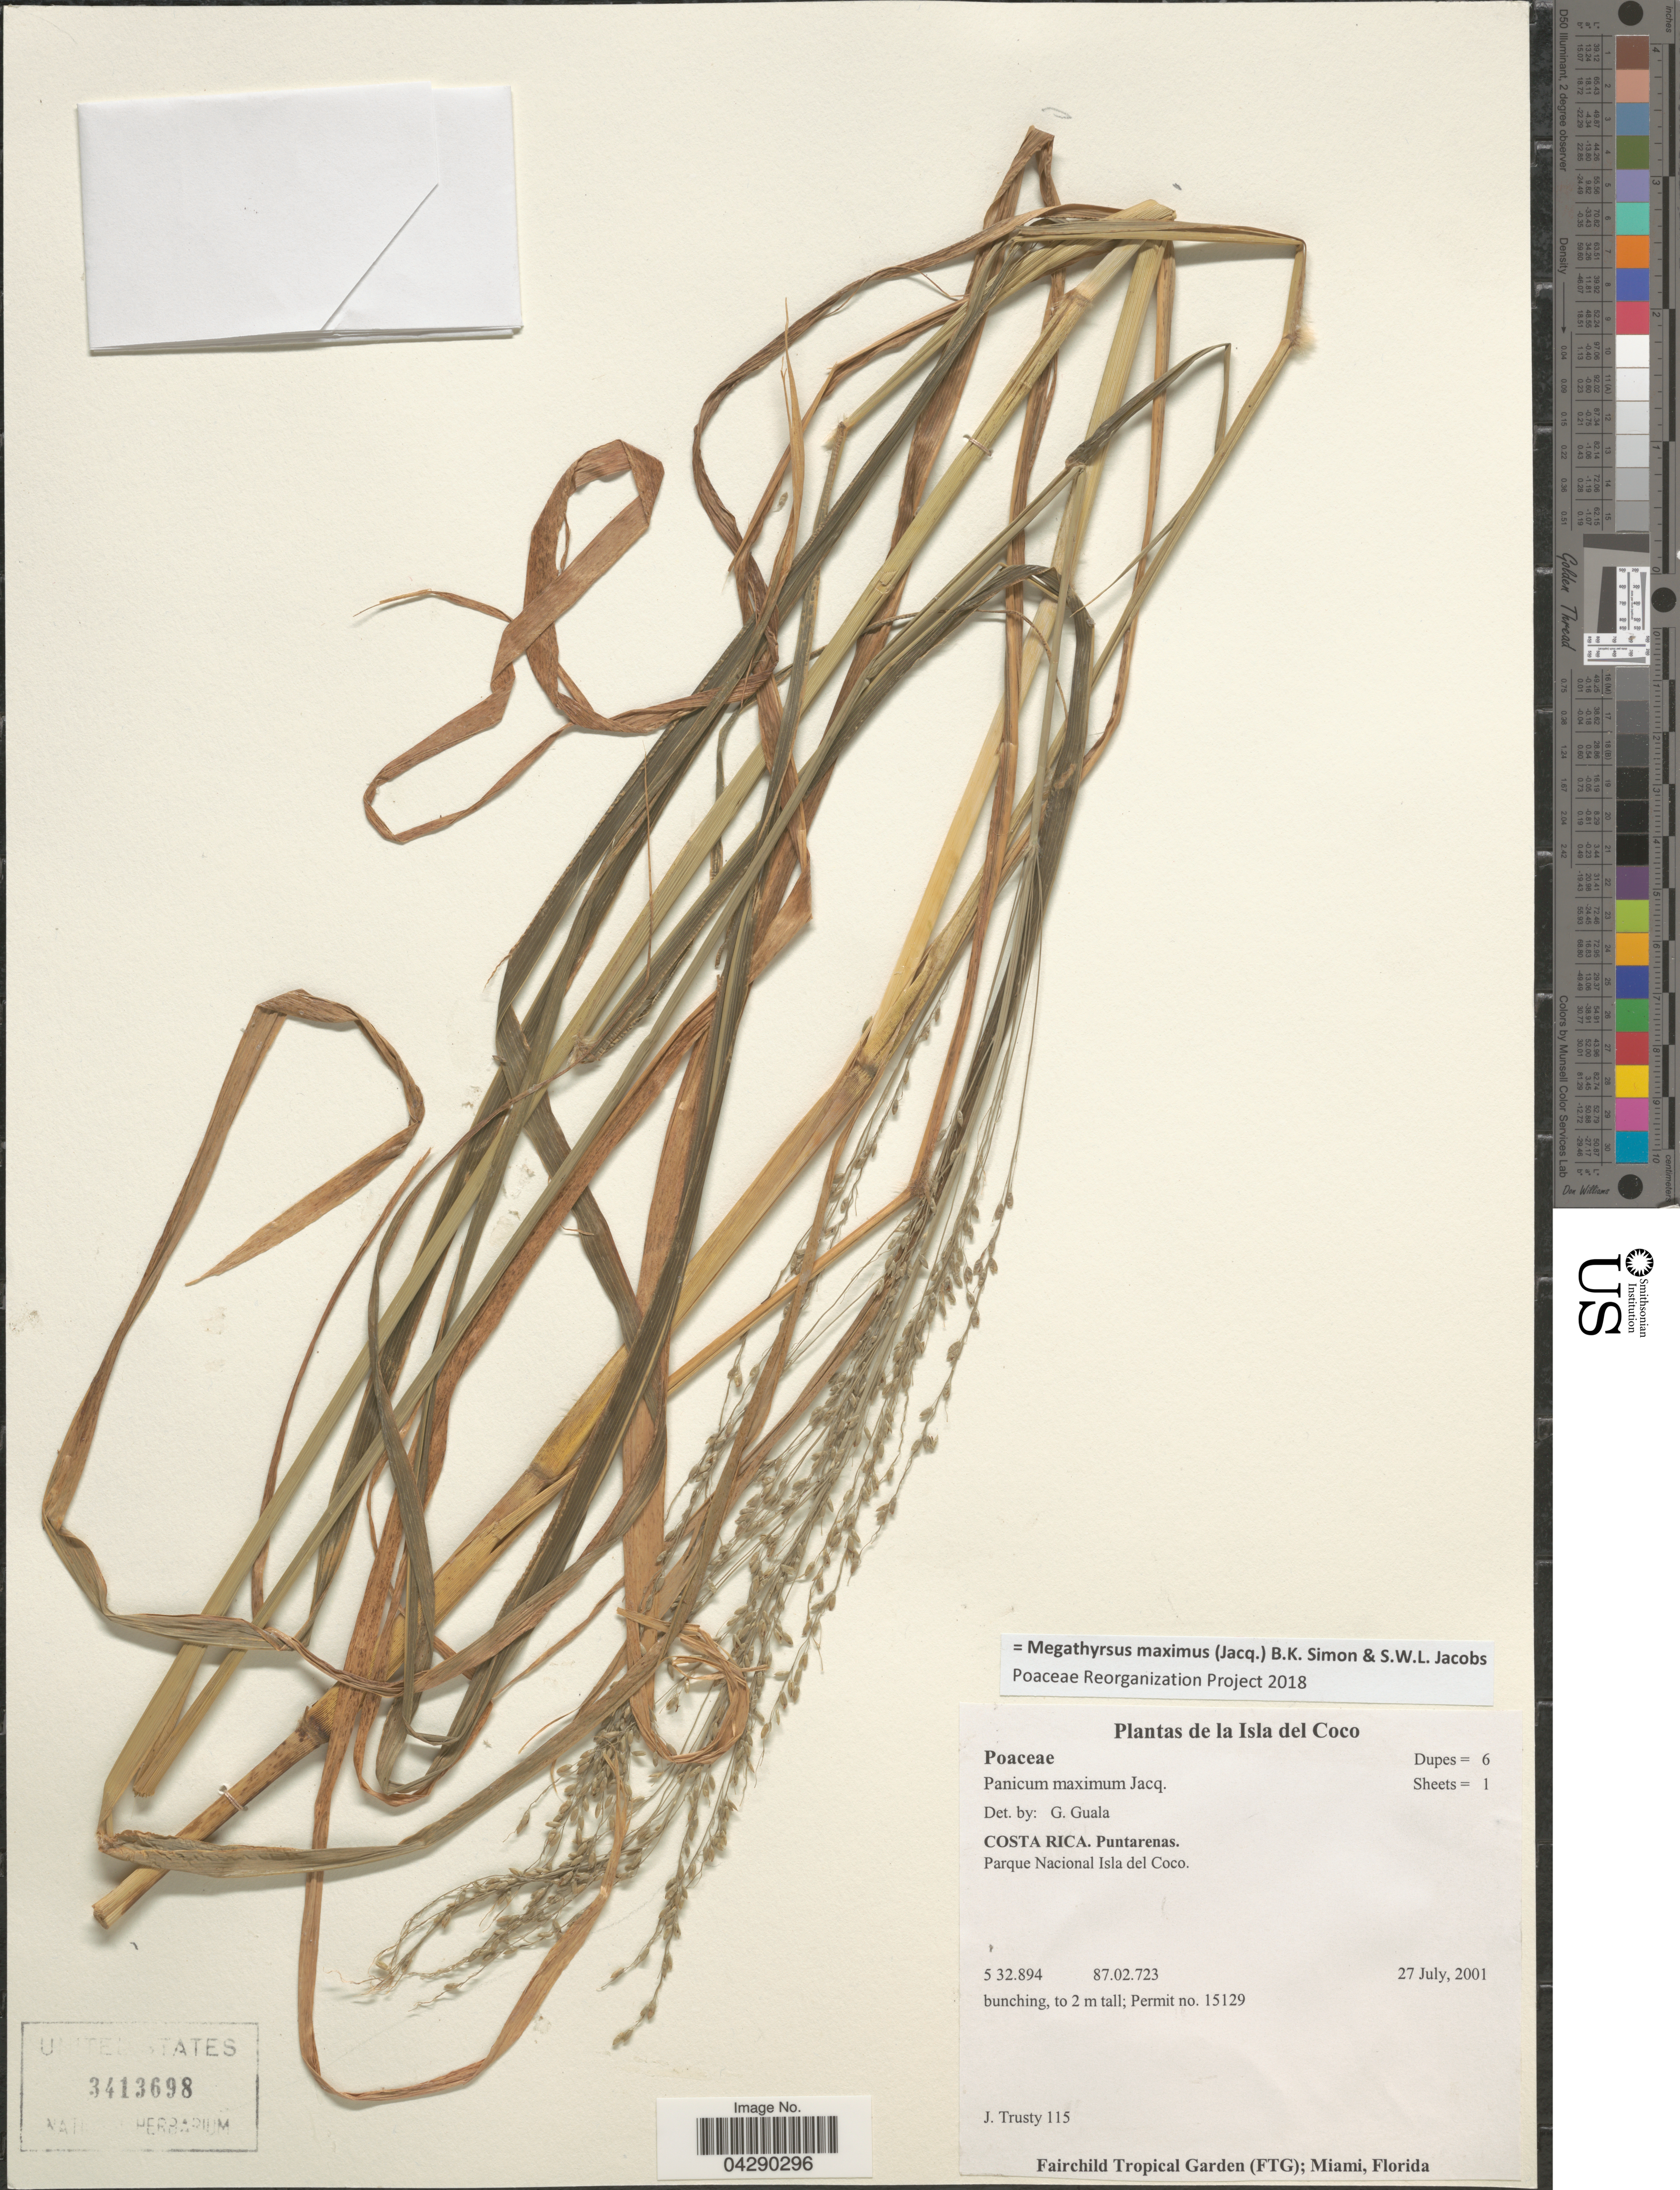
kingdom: Plantae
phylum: Tracheophyta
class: Liliopsida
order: Poales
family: Poaceae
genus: Megathyrsus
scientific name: Megathyrsus maximus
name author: (Jacq.) B.K. Simon & S.W.L. Jacobs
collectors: J. Trusty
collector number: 115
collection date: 2001-07-27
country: Costa Rica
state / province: Puntarenas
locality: La Isla del Coco. Puntarenas. Parque Nacional Isla del Coco.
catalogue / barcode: US 3413698